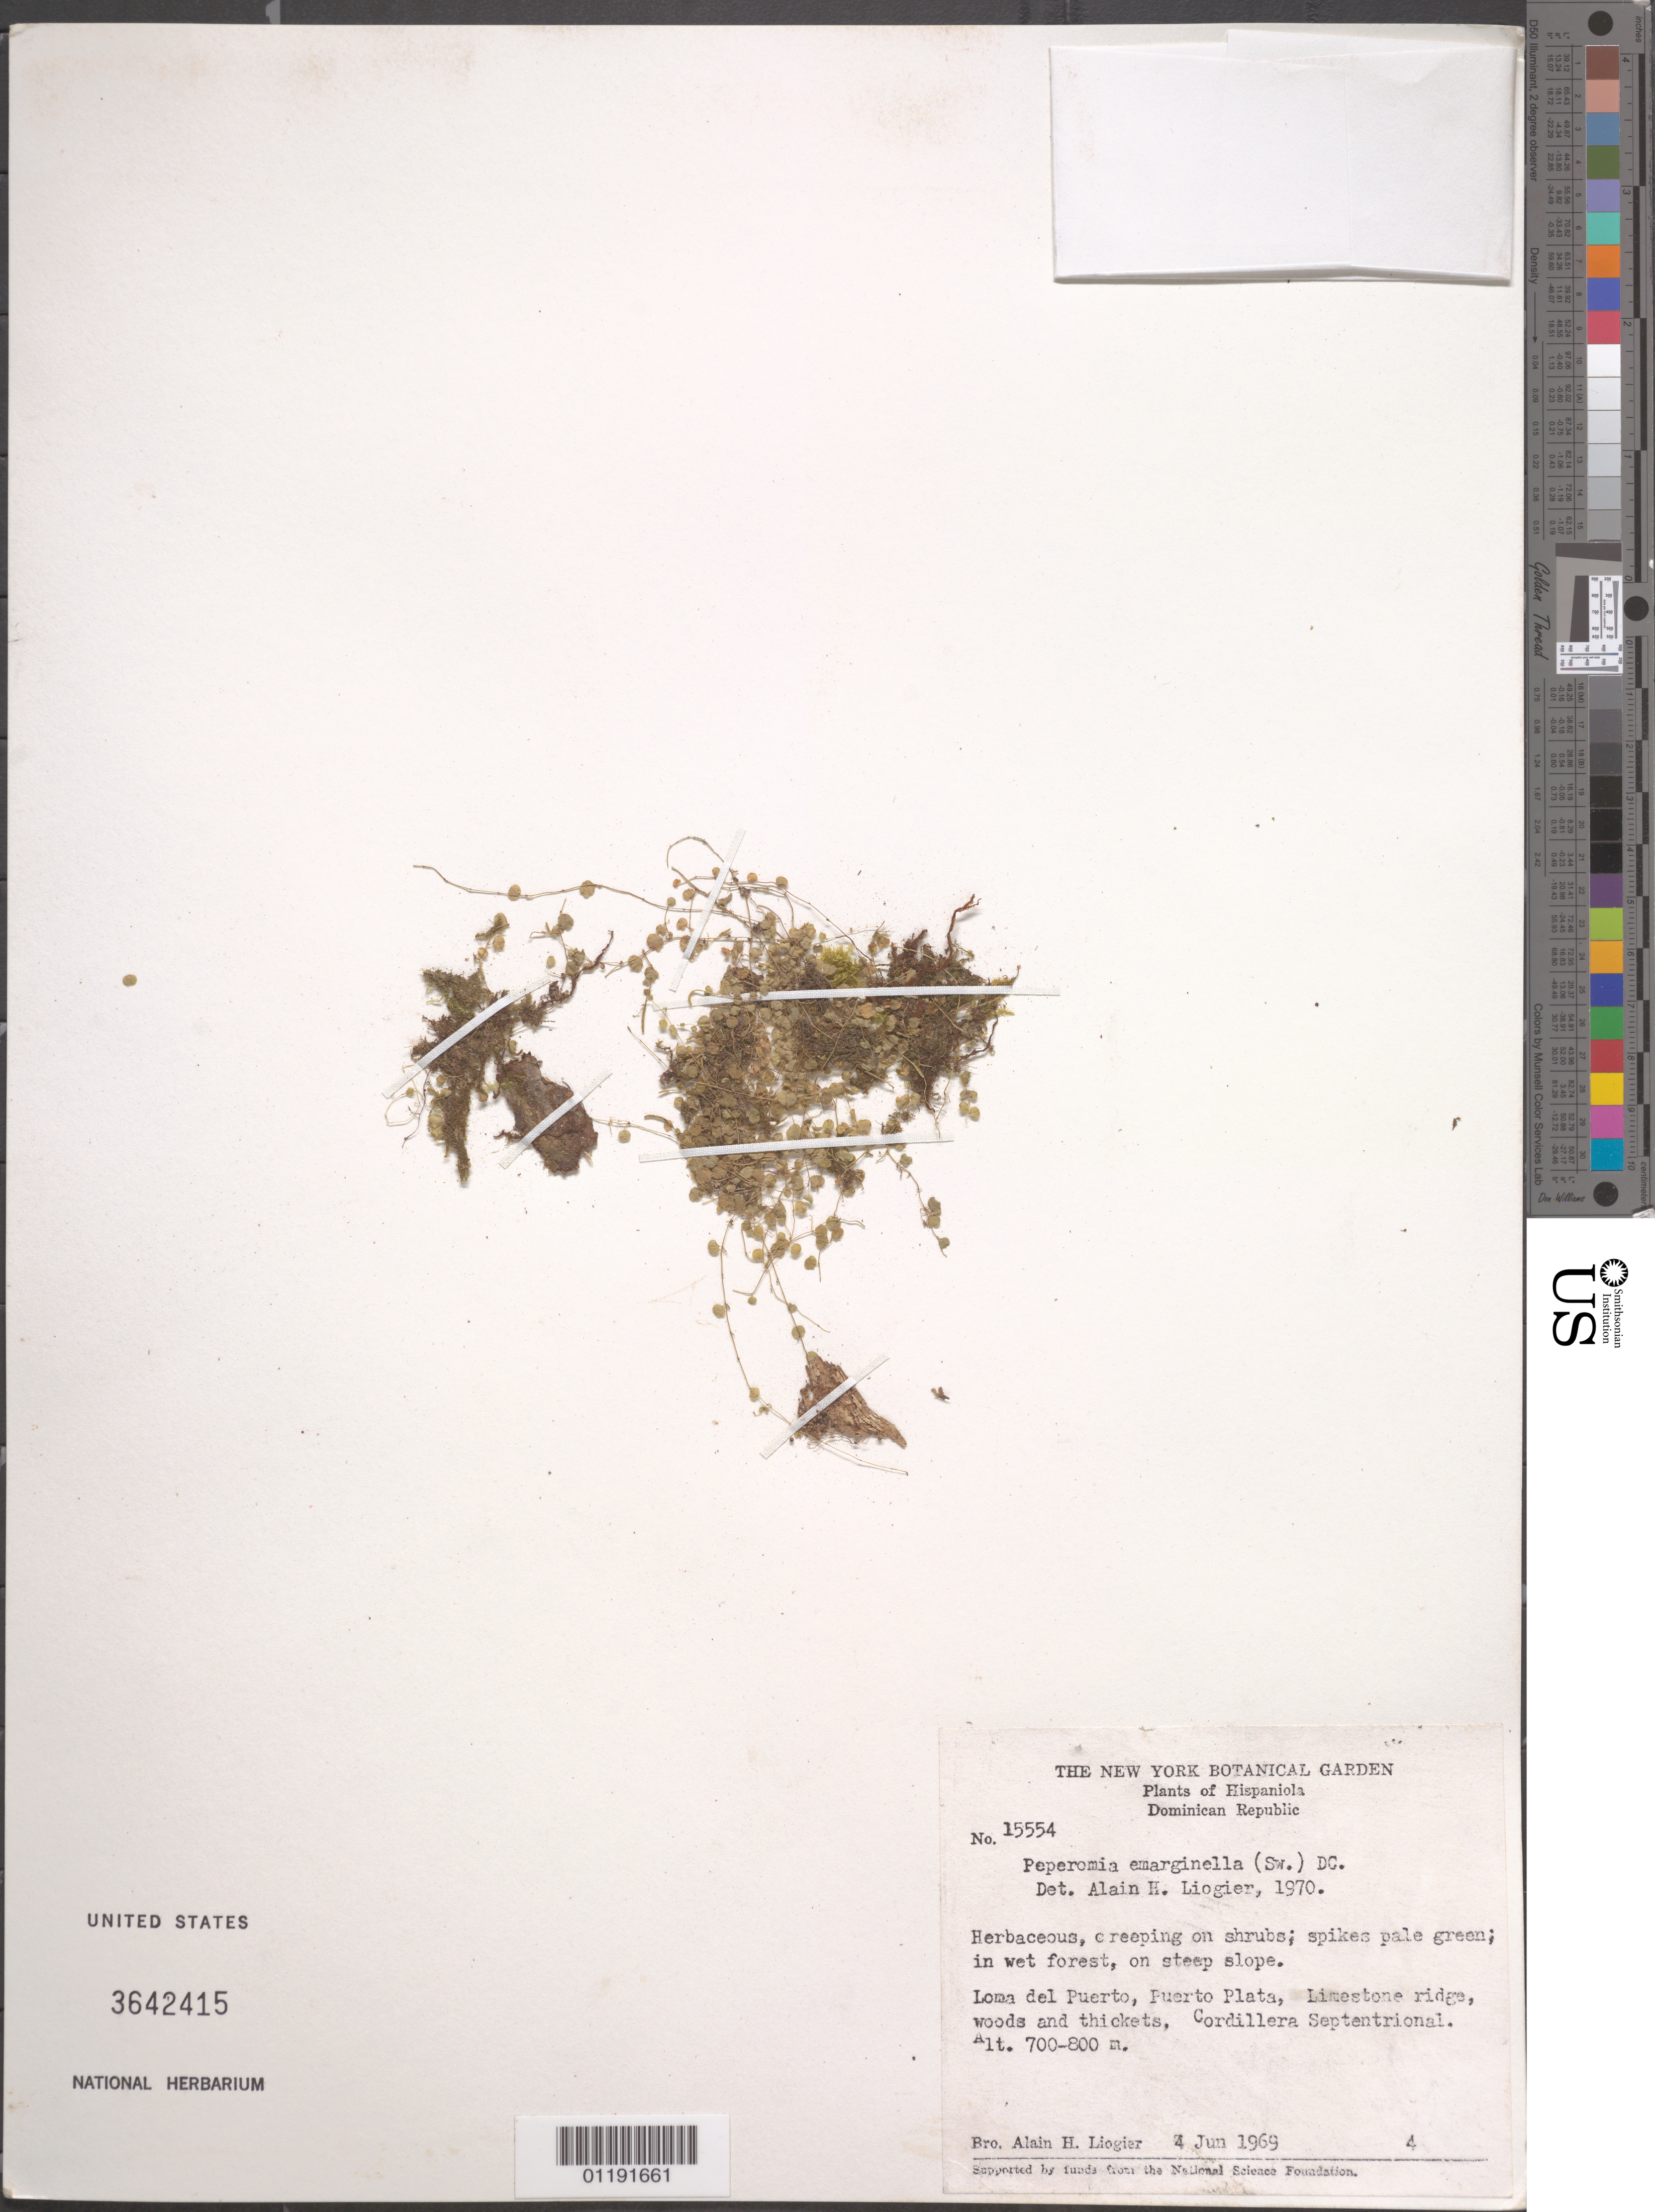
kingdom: Plantae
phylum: Tracheophyta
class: Magnoliopsida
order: Piperales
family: Piperaceae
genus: Peperomia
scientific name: Peperomia emarginella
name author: (Sw. ex Wikstr.) C. DC.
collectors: A. H. Liogier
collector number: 15554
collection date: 1969-06-04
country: Dominican Republic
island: Hispaniola Island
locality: Cordillera Septentrional, Loma del Puerto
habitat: Limestone ridge, woods and thickets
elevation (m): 700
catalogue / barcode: US 3642415